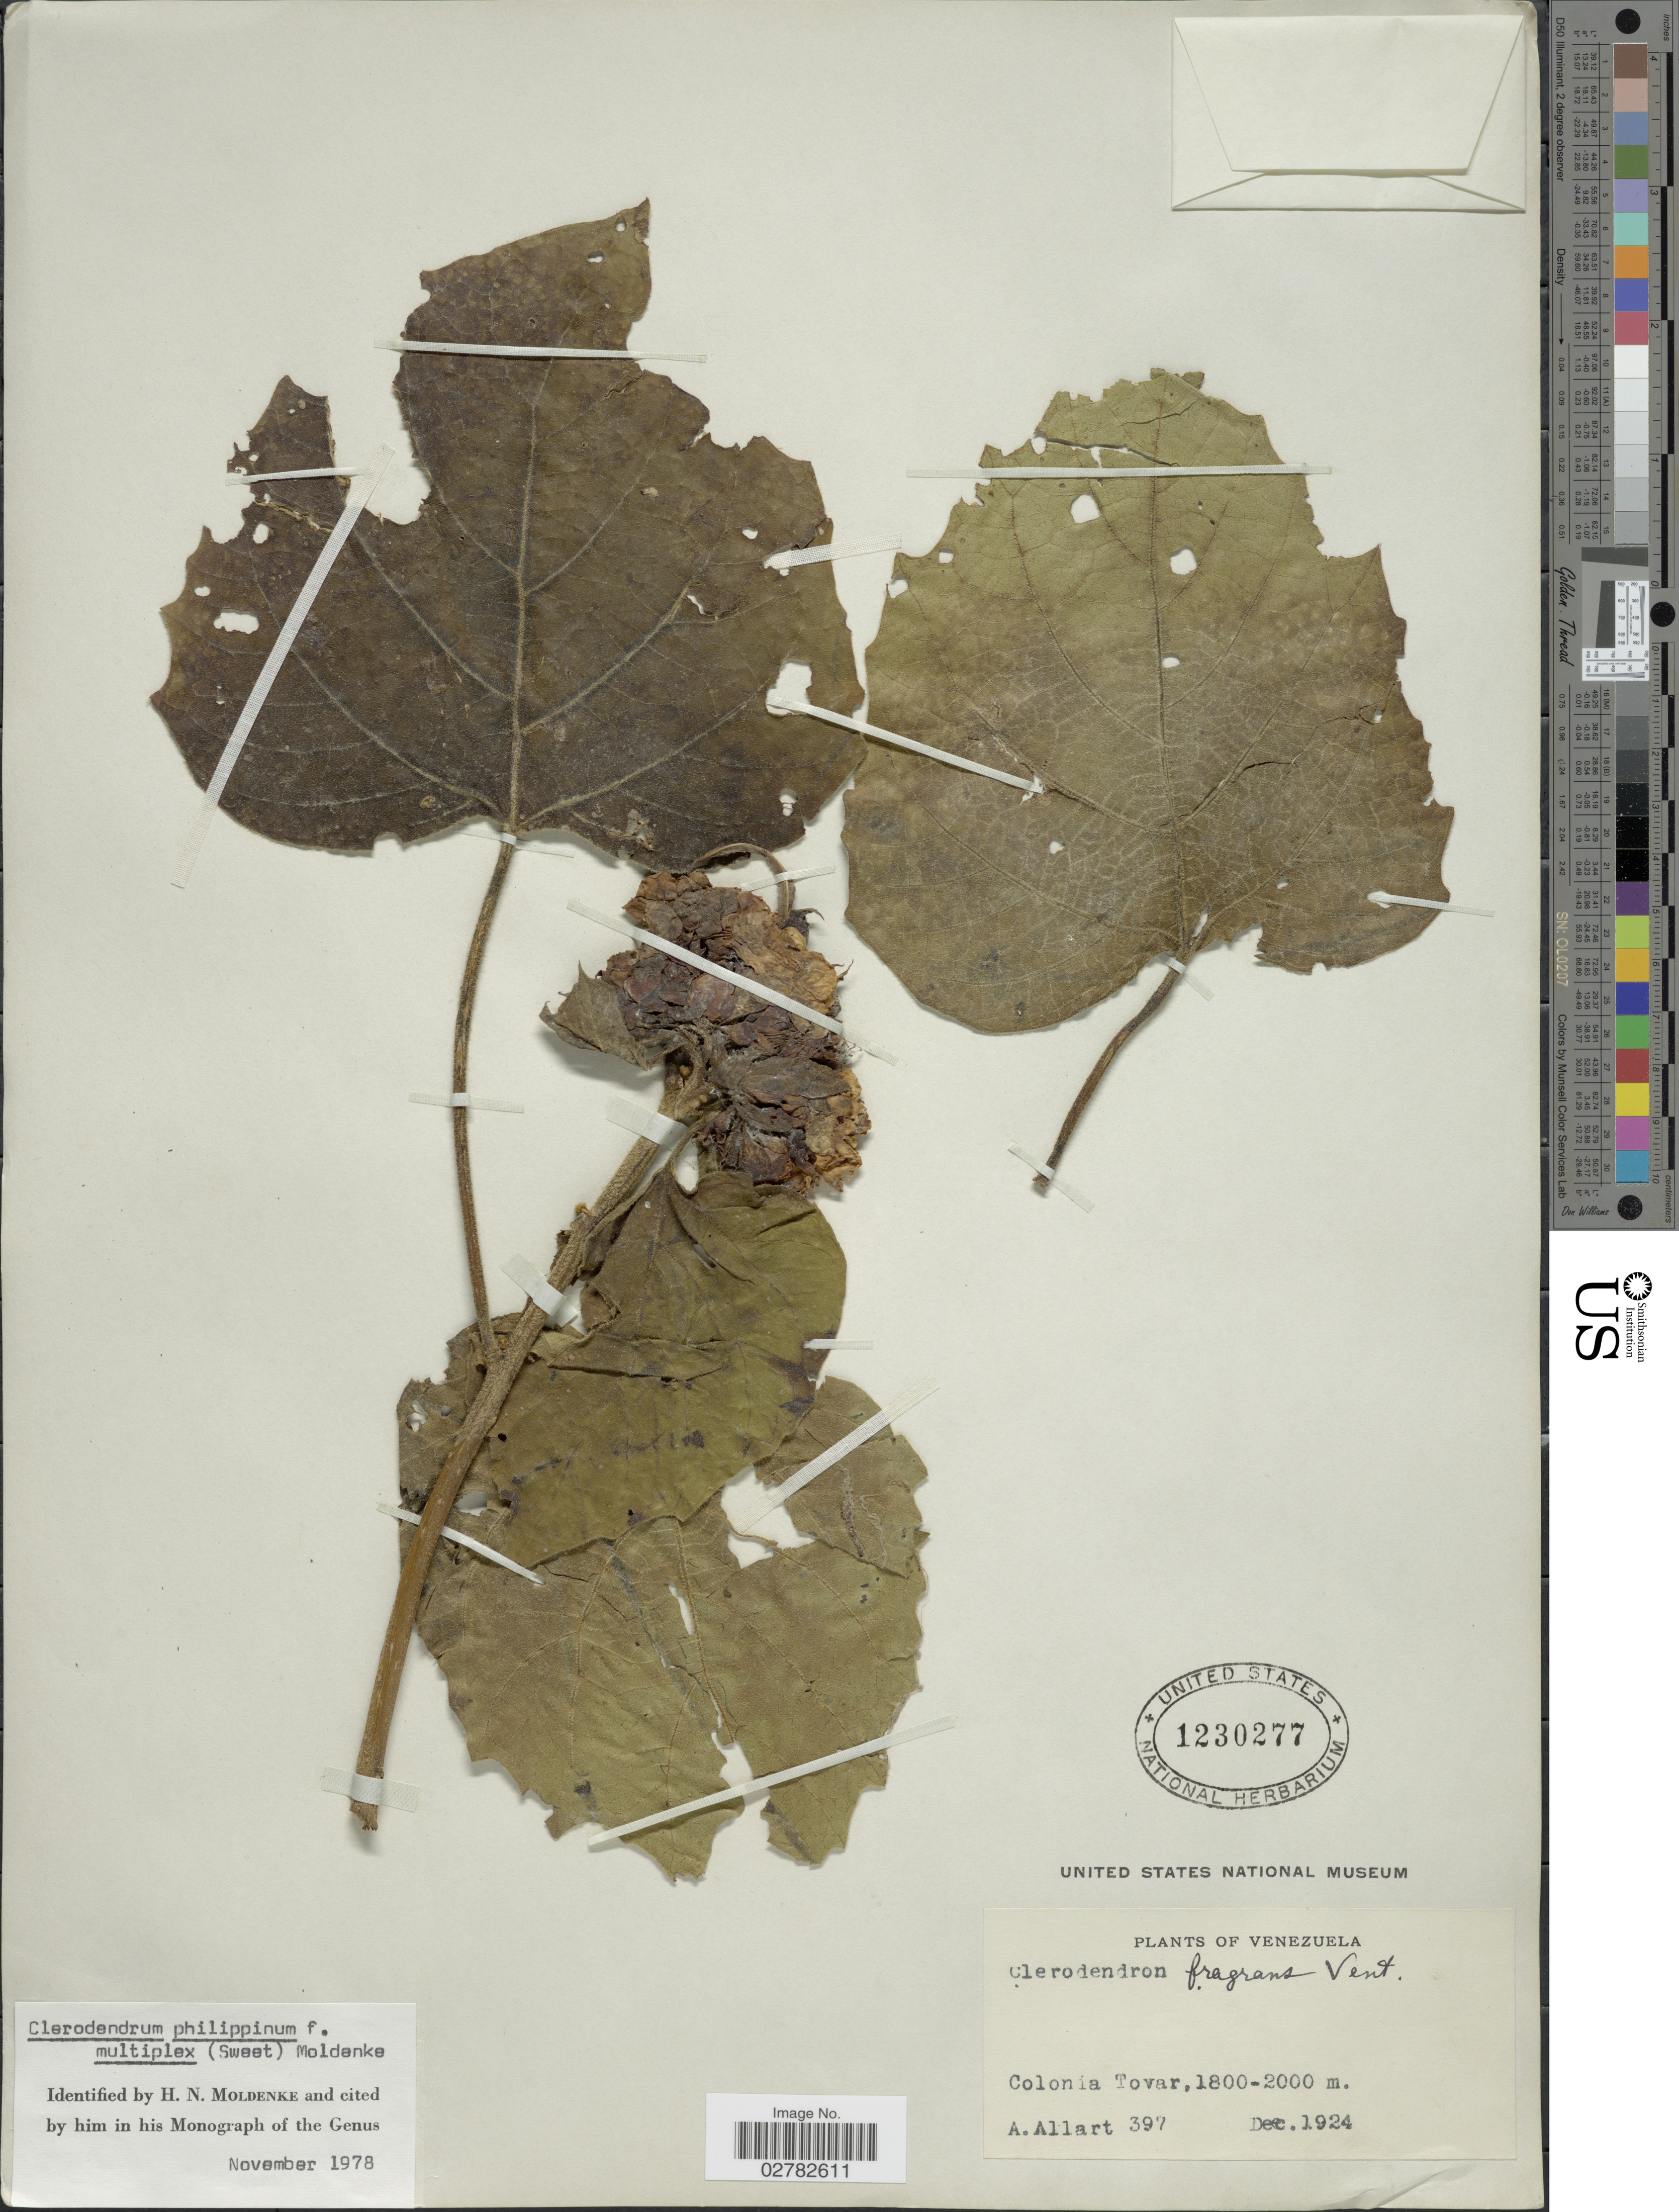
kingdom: Plantae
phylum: Tracheophyta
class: Magnoliopsida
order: Lamiales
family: Lamiaceae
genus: Clerodendrum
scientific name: Clerodendrum philippinum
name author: Schauer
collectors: A. Allart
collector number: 397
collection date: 1924-12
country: Venezuela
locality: Colonia Tovar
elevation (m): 1800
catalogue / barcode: US 1230277